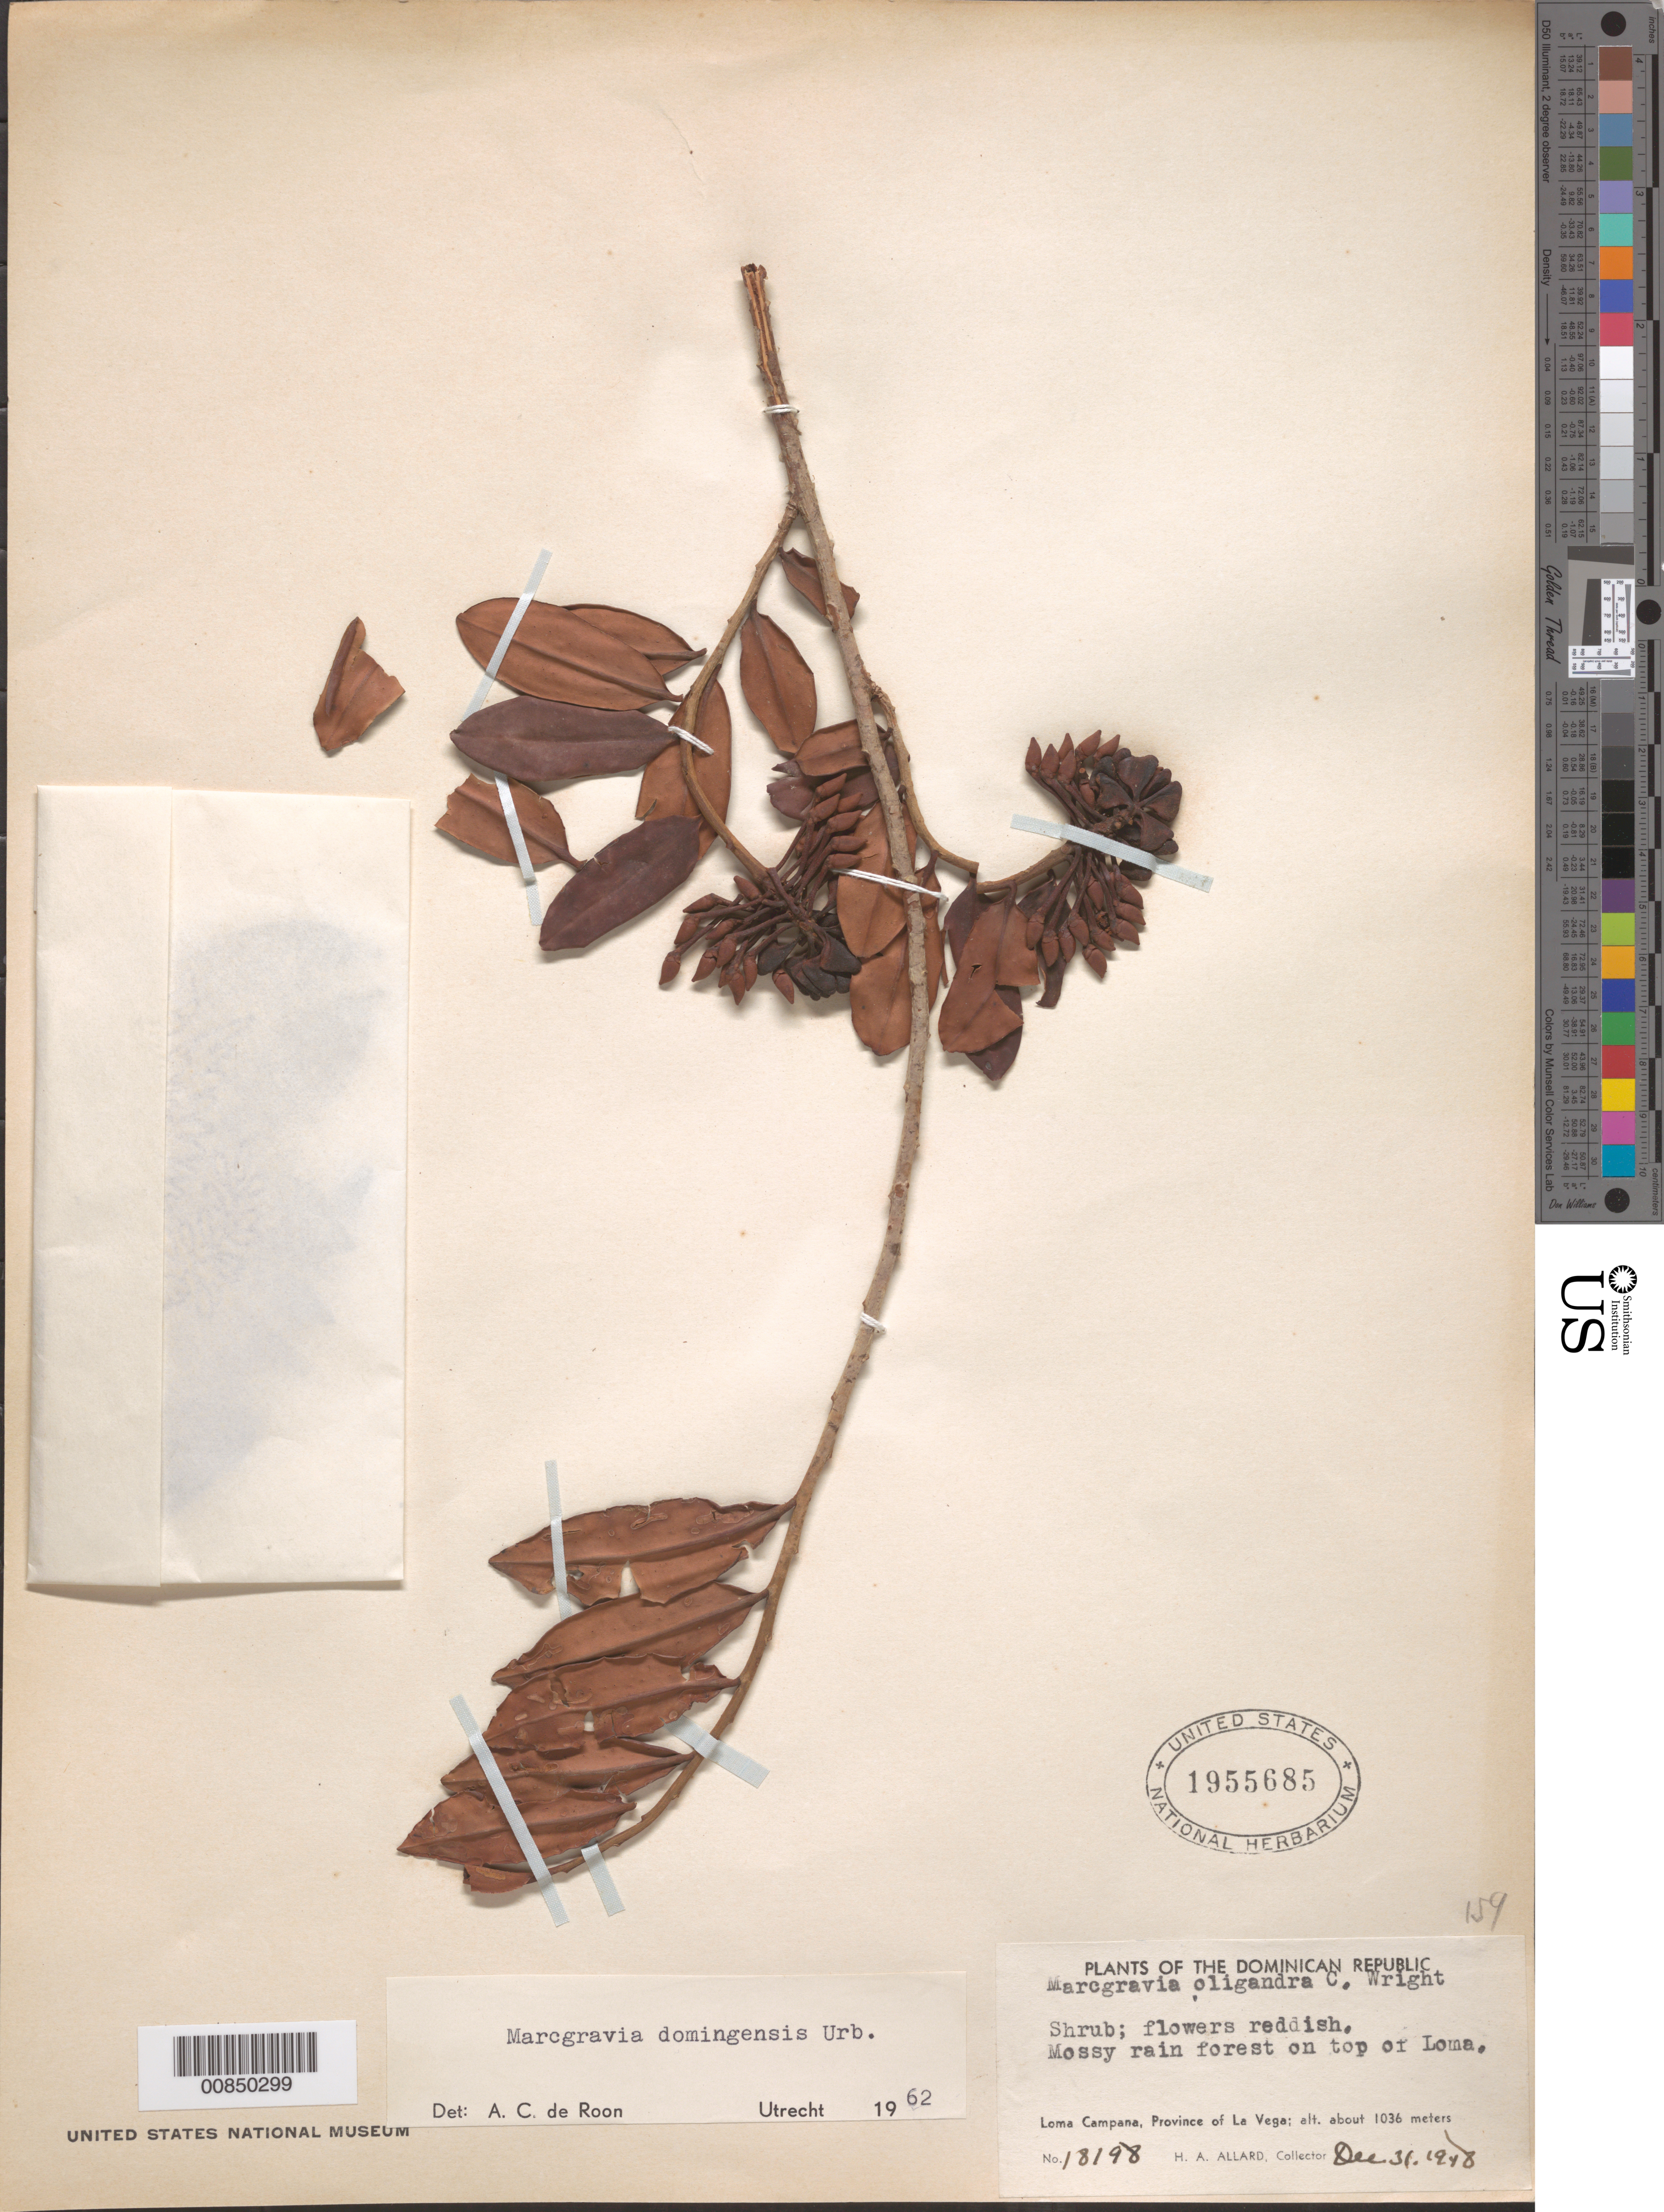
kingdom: Plantae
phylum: Tracheophyta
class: Magnoliopsida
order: Ericales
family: Marcgraviaceae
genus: Marcgravia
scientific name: Marcgravia domingensis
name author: Urb.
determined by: de Roon, A. C.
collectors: H. A. Allard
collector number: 18198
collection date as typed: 31 Dec 1948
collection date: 1948-12-31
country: Dominican Republic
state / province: La Vega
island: Hispaniola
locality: Loma Campana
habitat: Mossy rain forest on top of loma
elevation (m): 1036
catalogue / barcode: US 1955685